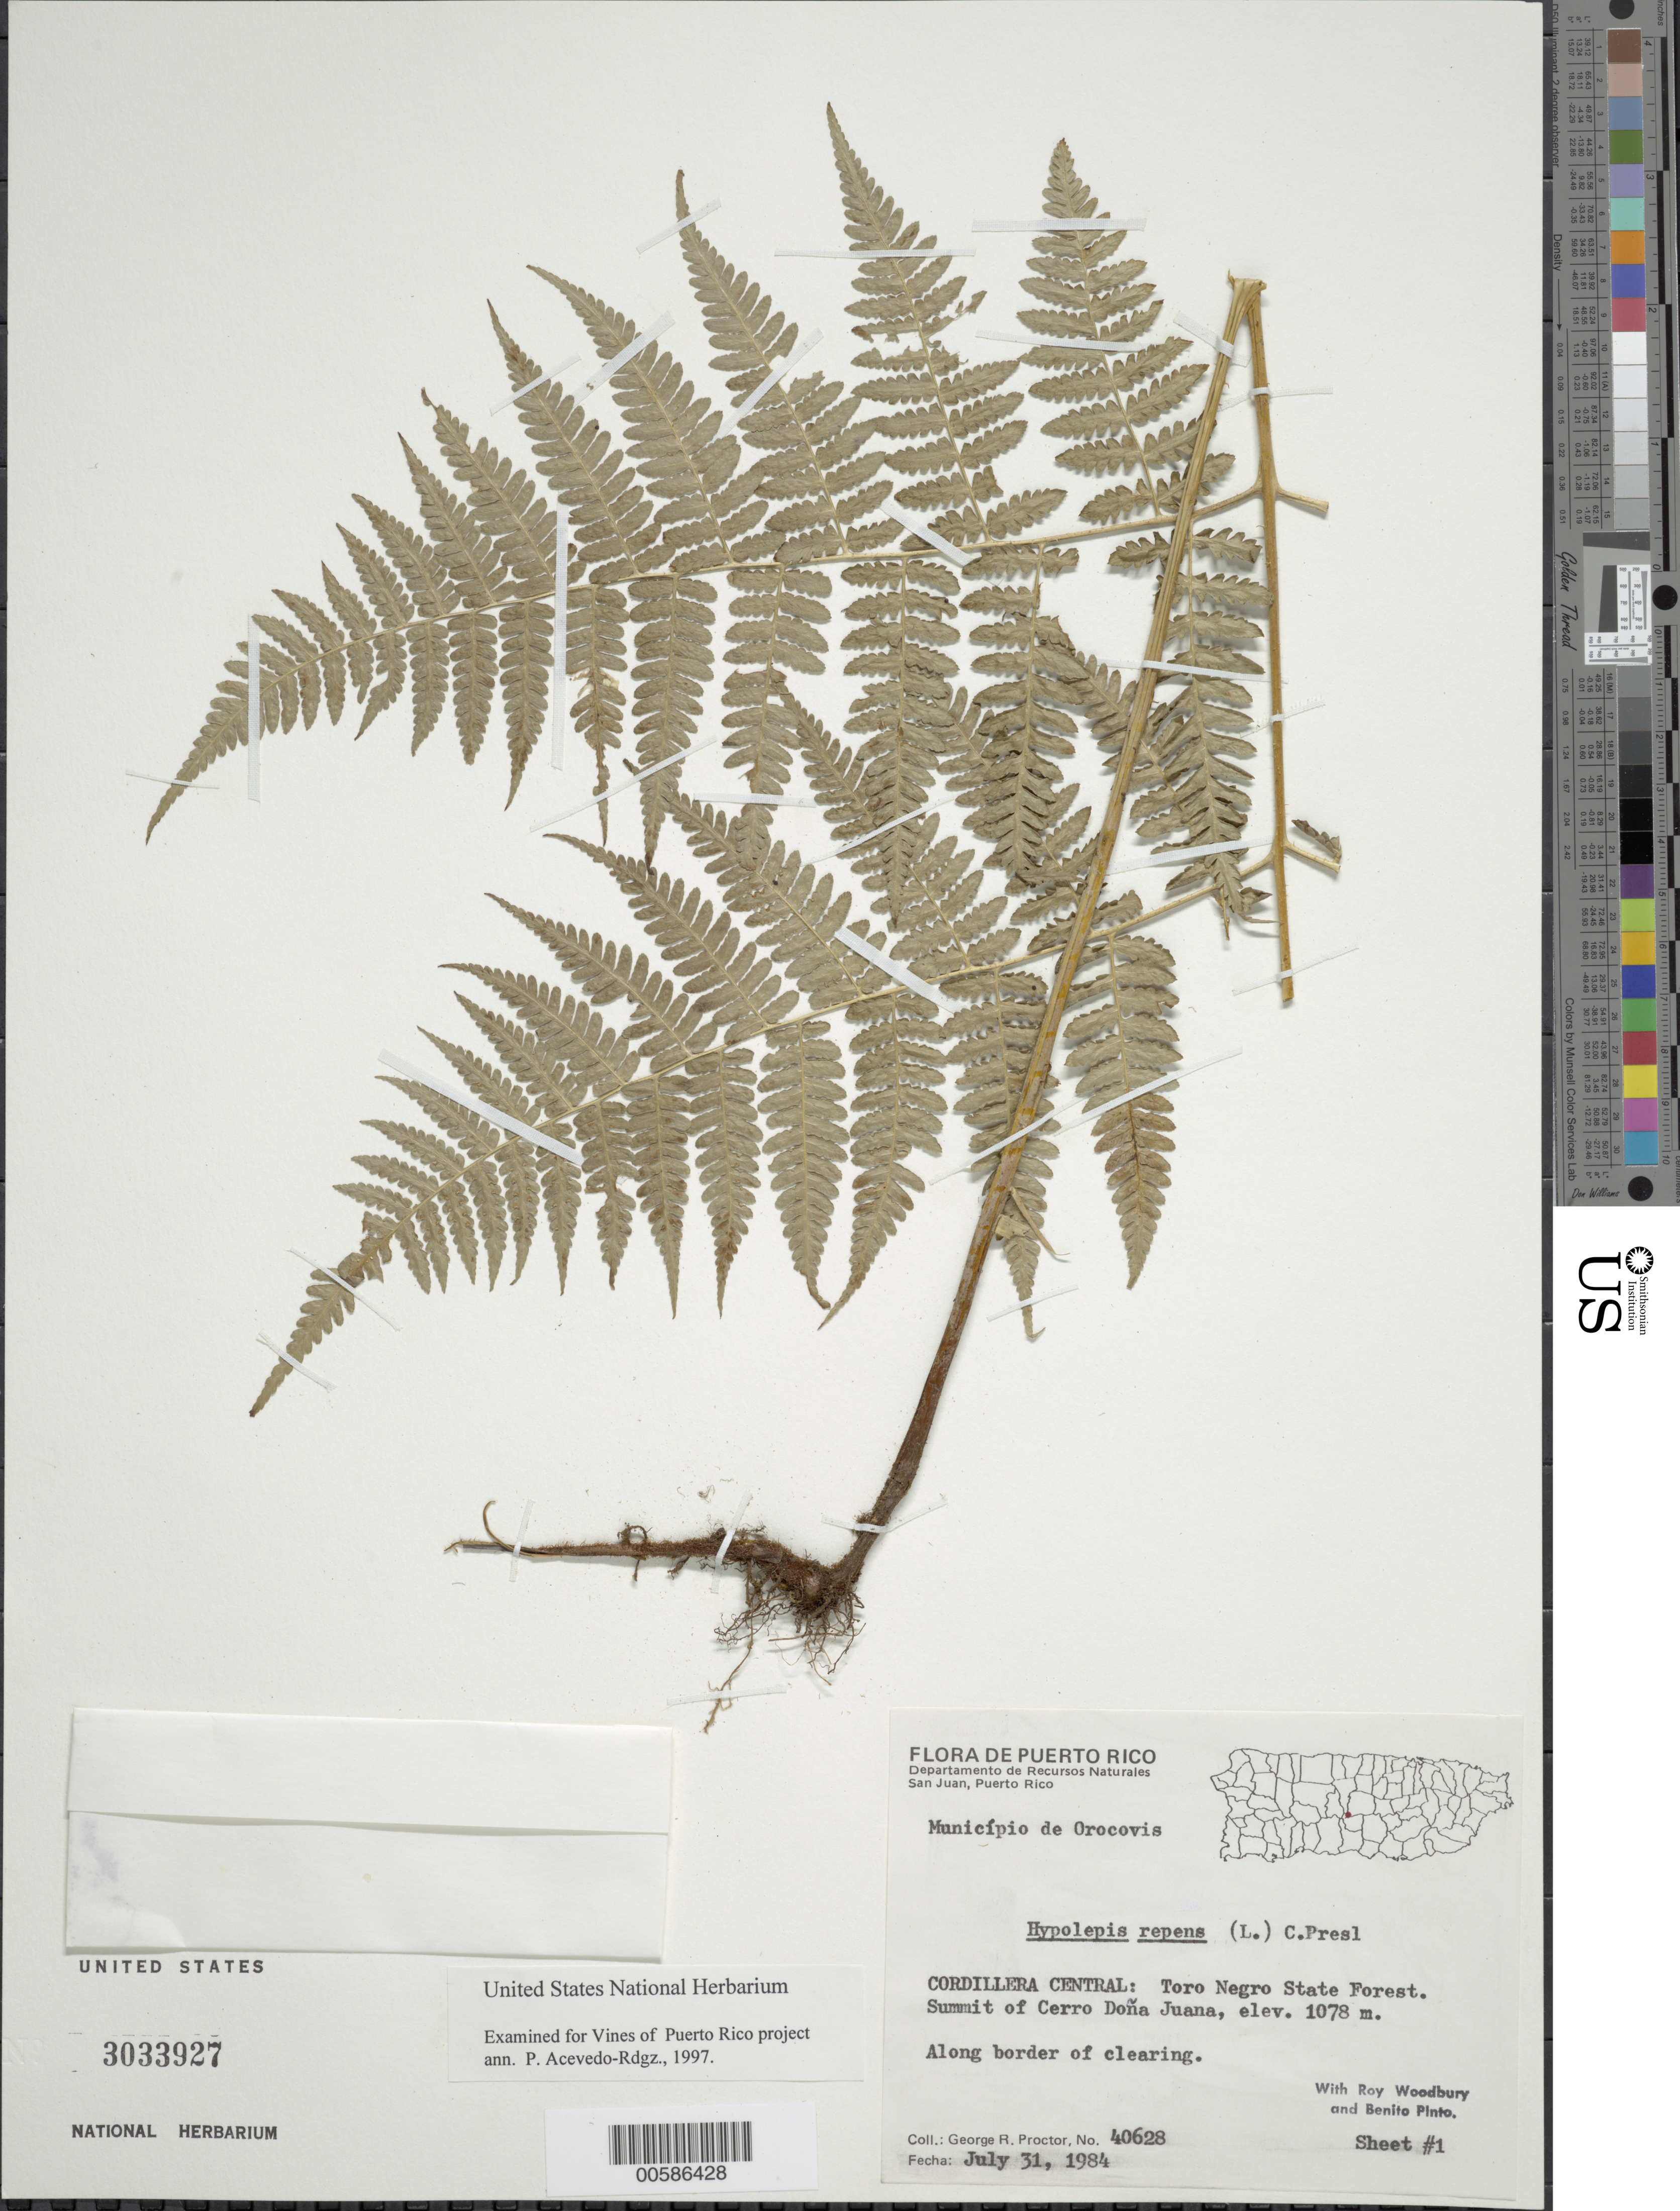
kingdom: Plantae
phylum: Tracheophyta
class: Polypodiopsida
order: Polypodiales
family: Dennstaedtiaceae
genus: Hypolepis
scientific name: Hypolepis repens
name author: (L.) C. Presl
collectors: G. R. Proctor, R. O. Woodbury & B. Pinto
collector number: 40628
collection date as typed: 31 Jul 1984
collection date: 1984-07-31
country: Puerto Rico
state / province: Orocovis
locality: Cordillera Central: Toro Negro State Forest. Summit of Cerro Doña Juana, Municipio de Orocovis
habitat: Along border of clearing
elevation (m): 1078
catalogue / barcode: US 3033927